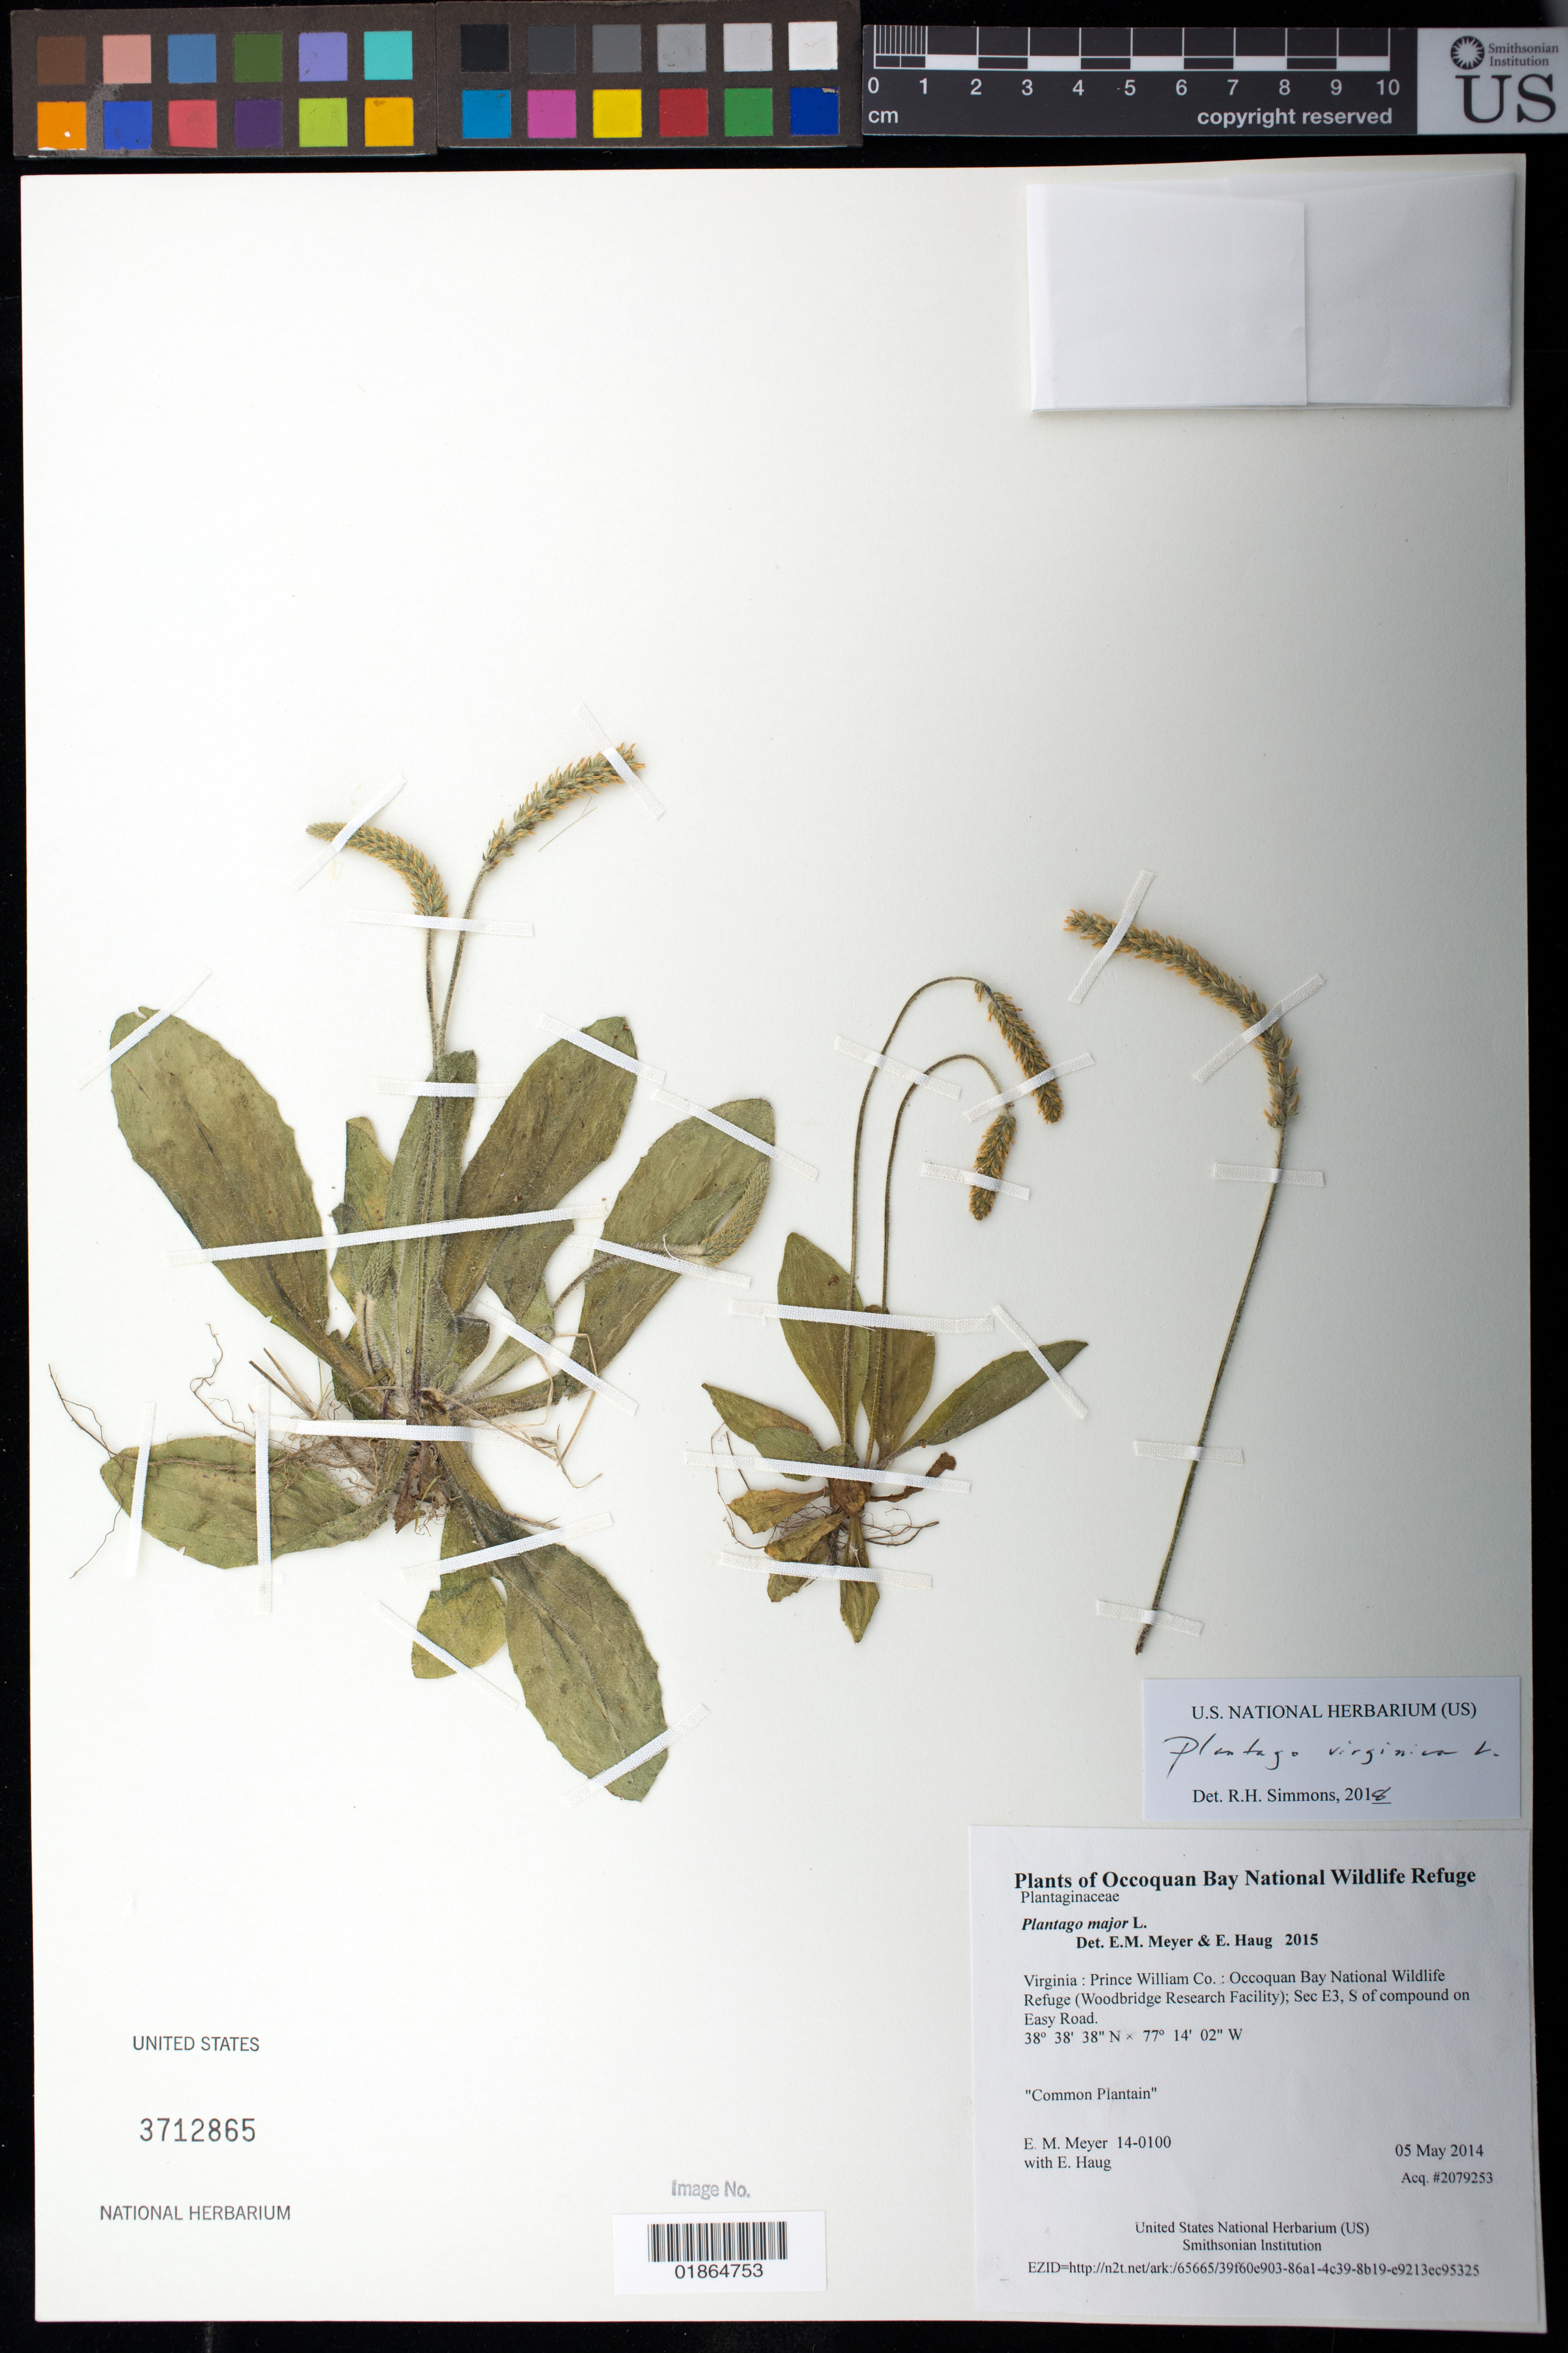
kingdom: Plantae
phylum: Tracheophyta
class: Magnoliopsida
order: Lamiales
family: Plantaginaceae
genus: Plantago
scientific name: Plantago virginica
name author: L.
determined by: Simmons, R. H., (UNITED STATES)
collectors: E. M. Meyer & E. Haug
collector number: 14-0100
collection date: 2014-05-05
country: United States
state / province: Virginia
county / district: Prince William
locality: Occoquan Bay National Wildlife Refuge (Woodbridge Research Facility); Sec E3, S of compound on Easy Road.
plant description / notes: Common Plantain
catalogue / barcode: US 3712865